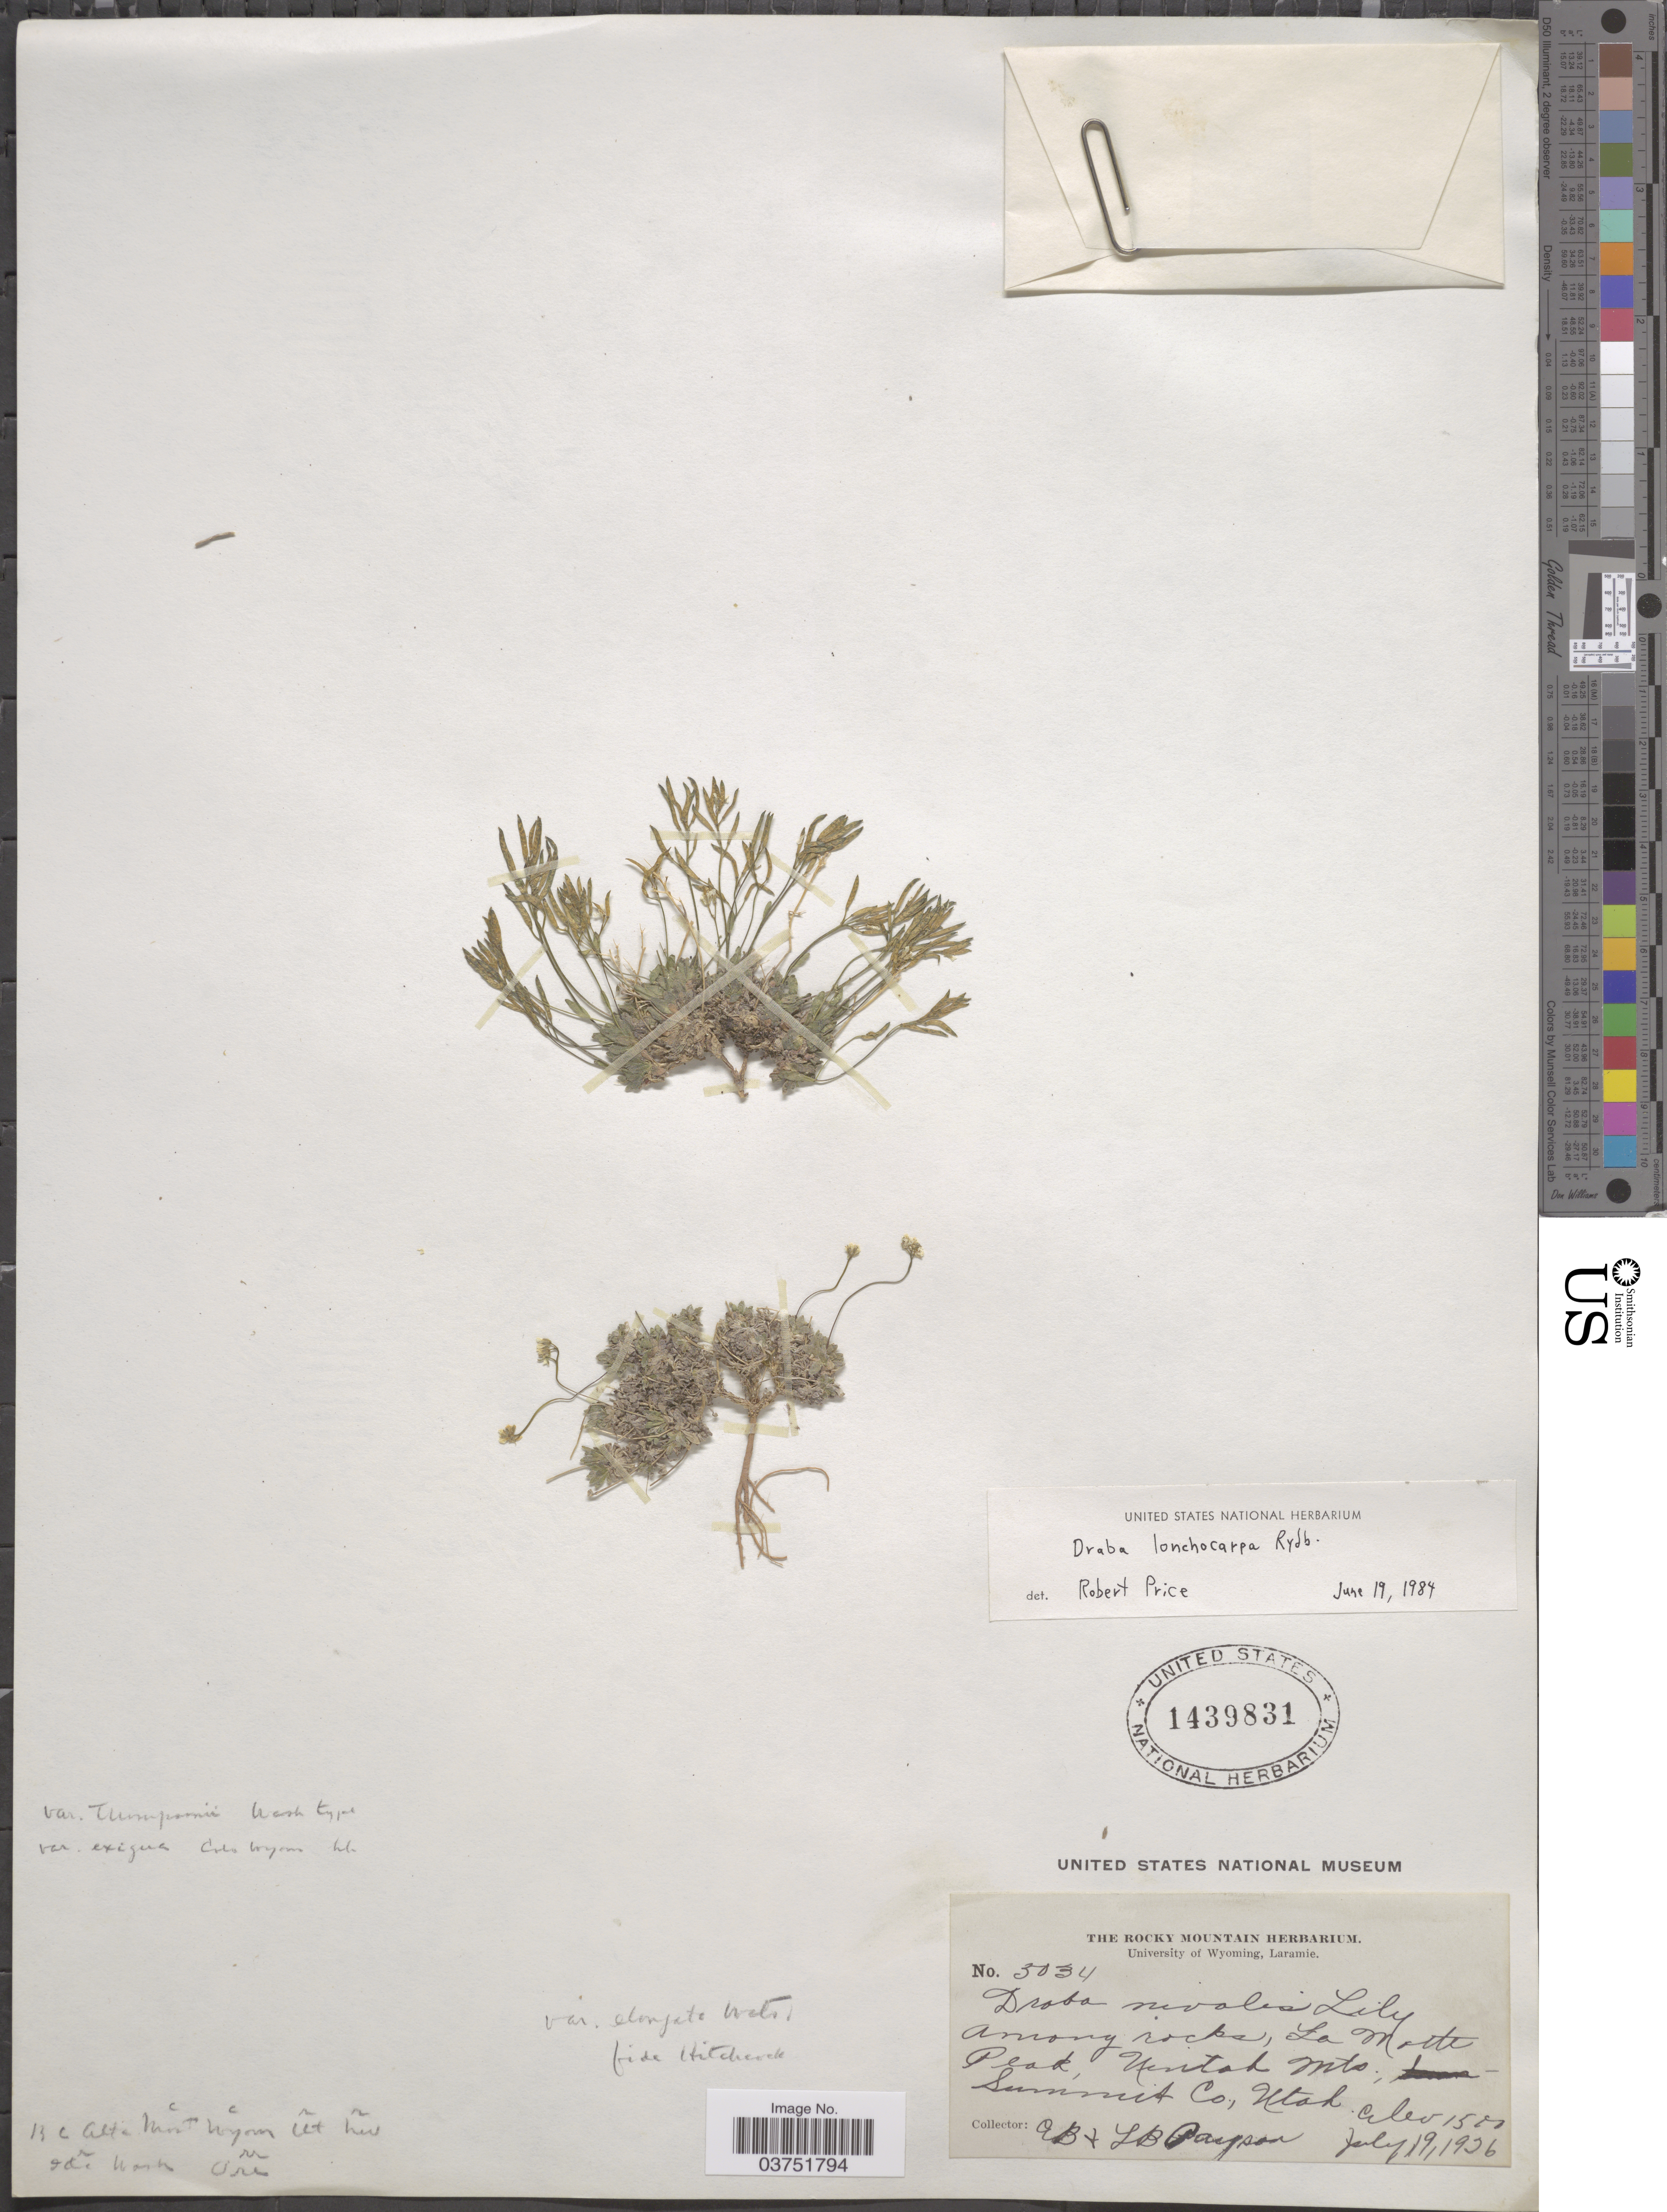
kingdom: Plantae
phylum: Tracheophyta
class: Magnoliopsida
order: Brassicales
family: Brassicaceae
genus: Draba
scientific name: Draba lonchocarpa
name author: Rydb.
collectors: E. B. Payson & L. Payson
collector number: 5034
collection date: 1926-07-19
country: United States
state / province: Utah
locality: La Motte Peak, Uintah Mts, Summit Co.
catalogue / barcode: US 1439831